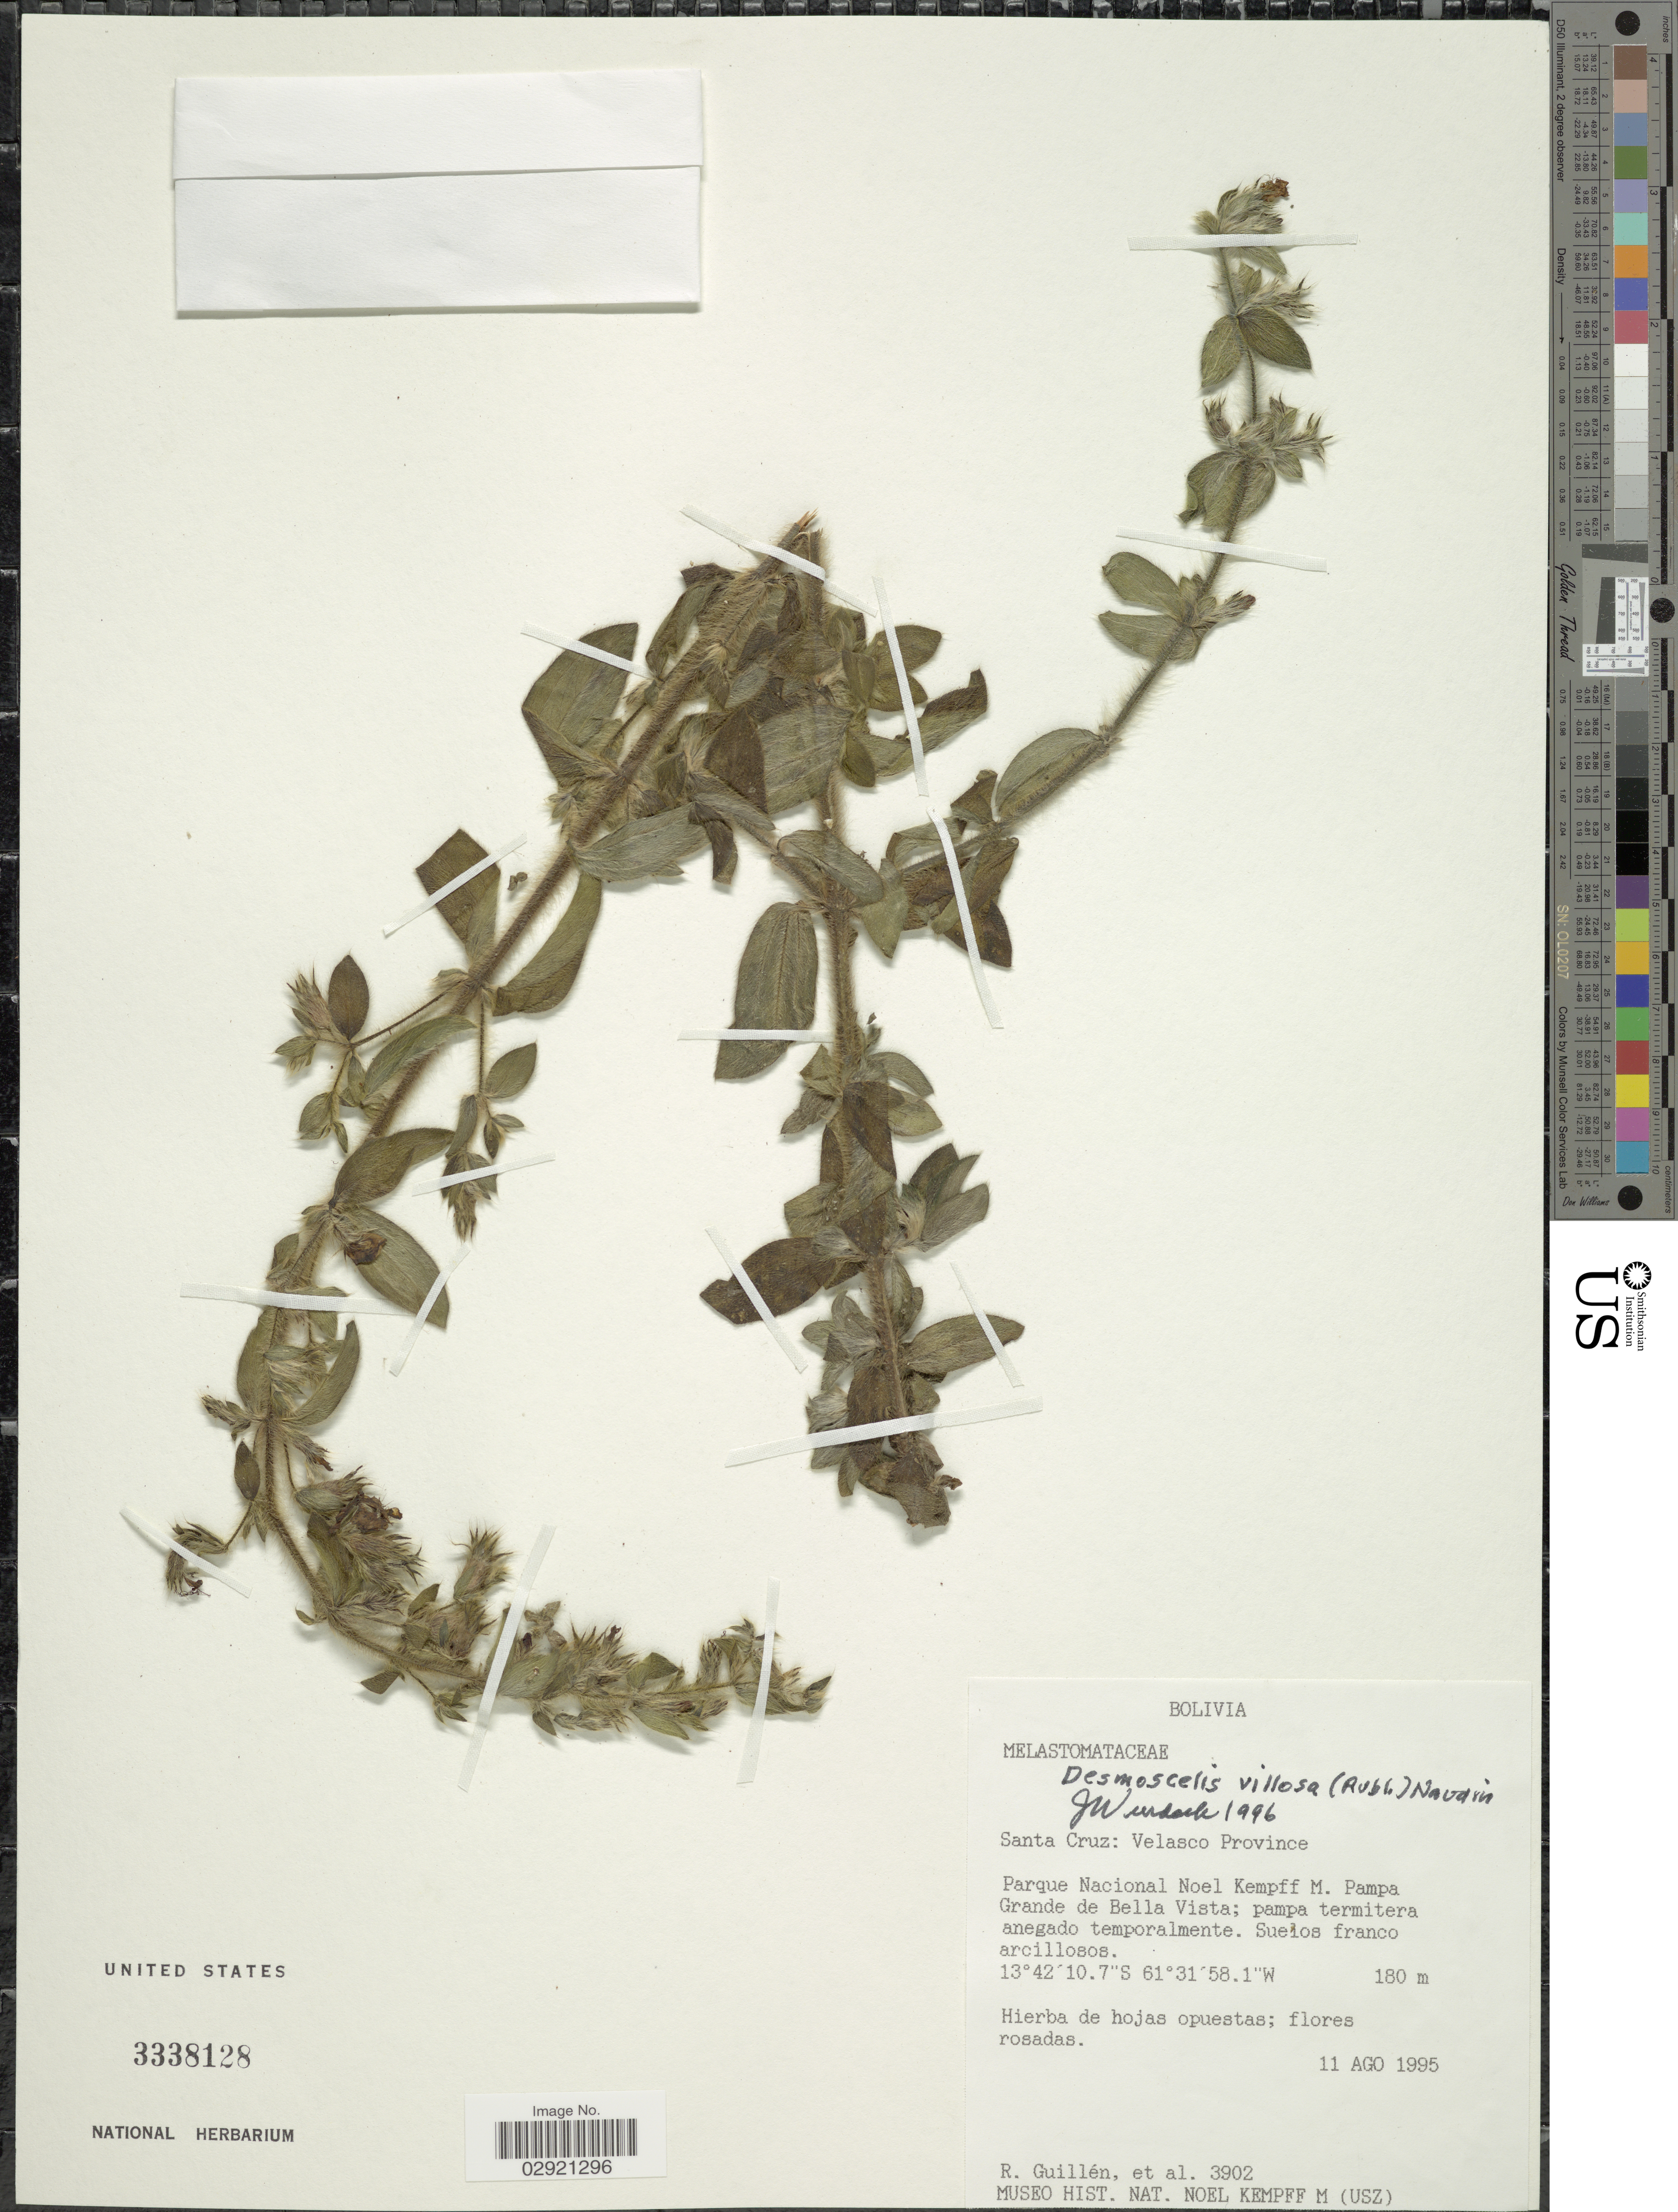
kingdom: Plantae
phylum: Tracheophyta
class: Magnoliopsida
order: Myrtales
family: Melastomataceae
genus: Desmoscelis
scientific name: Desmoscelis villosa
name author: (Aubl.) Naudin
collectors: R. Guillen & et al.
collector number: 3902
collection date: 1995-08-11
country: Bolivia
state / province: Santa Cruz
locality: Velasco Province. Parque Nacional Kempff M. Pampa Grande de Bella Vista.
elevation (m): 180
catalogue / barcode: US 3338128